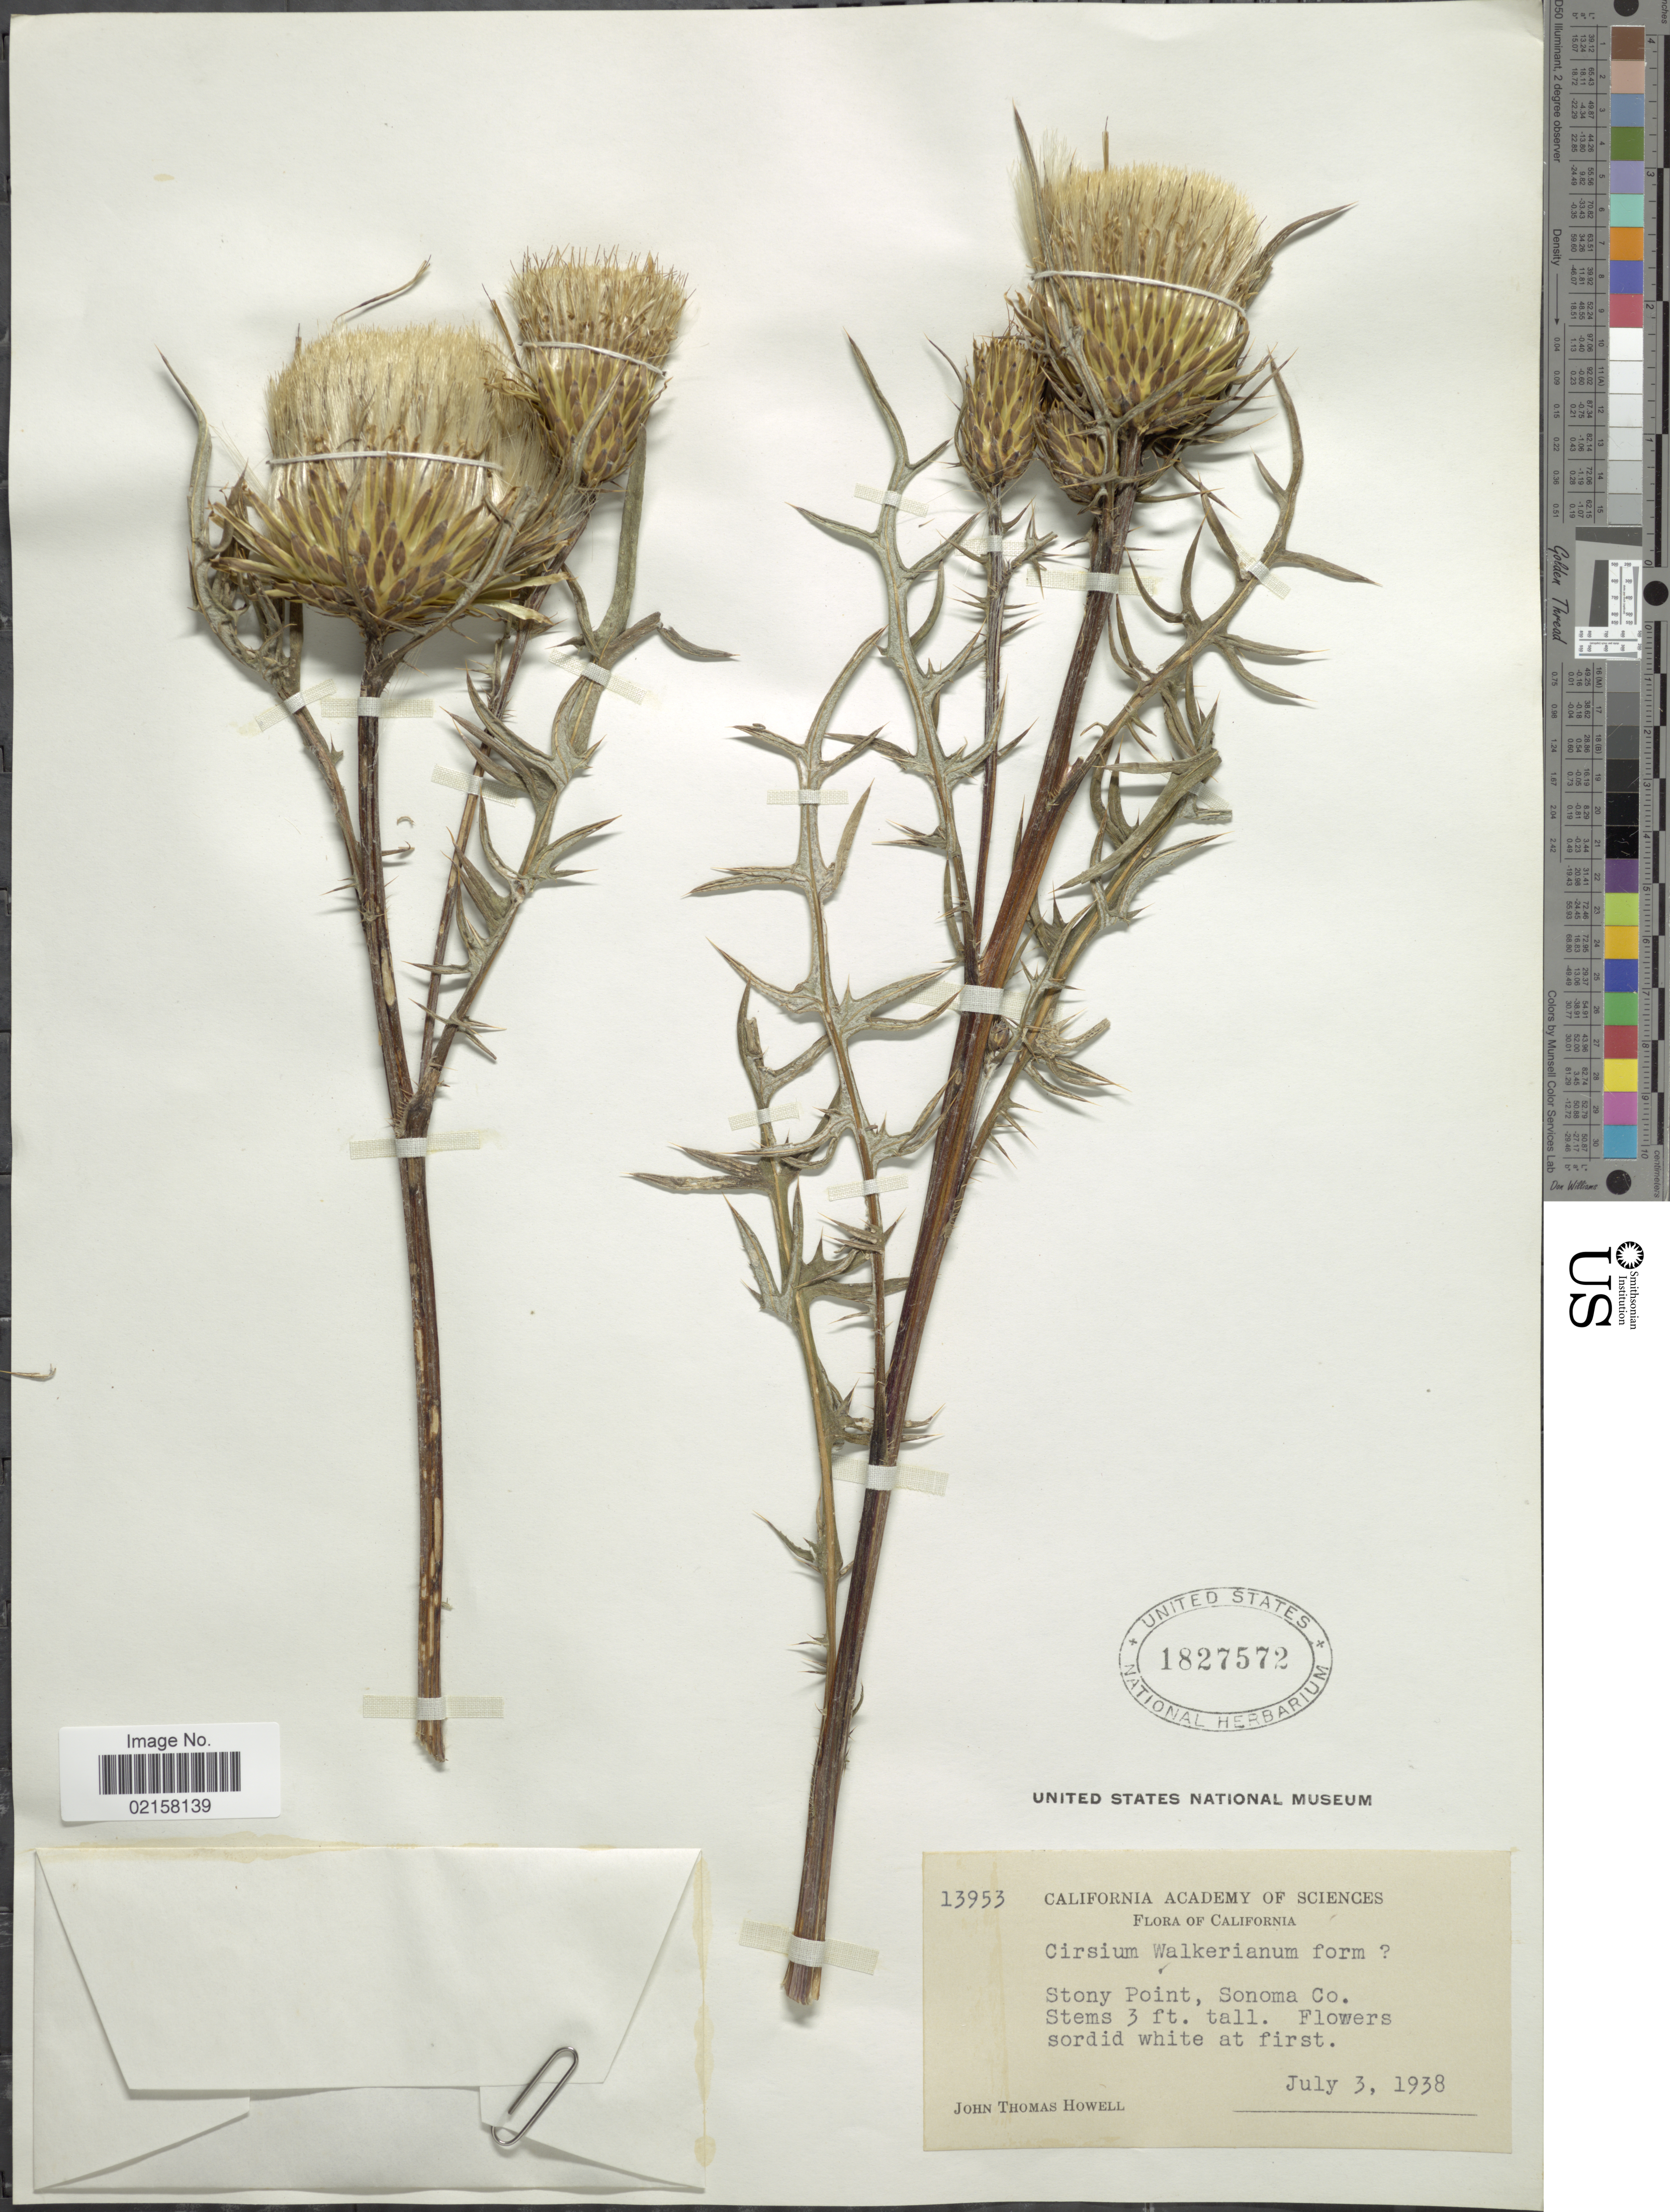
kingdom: Plantae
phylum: Tracheophyta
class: Magnoliopsida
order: Asterales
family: Asteraceae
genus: Cirsium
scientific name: Cirsium quercetorum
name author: (A. Gray) Jeps.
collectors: J. T. Howell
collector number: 13953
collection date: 1938-07-03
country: United States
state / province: California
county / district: Sonoma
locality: Stony Point, Sonoma Co.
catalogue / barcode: US 1827572